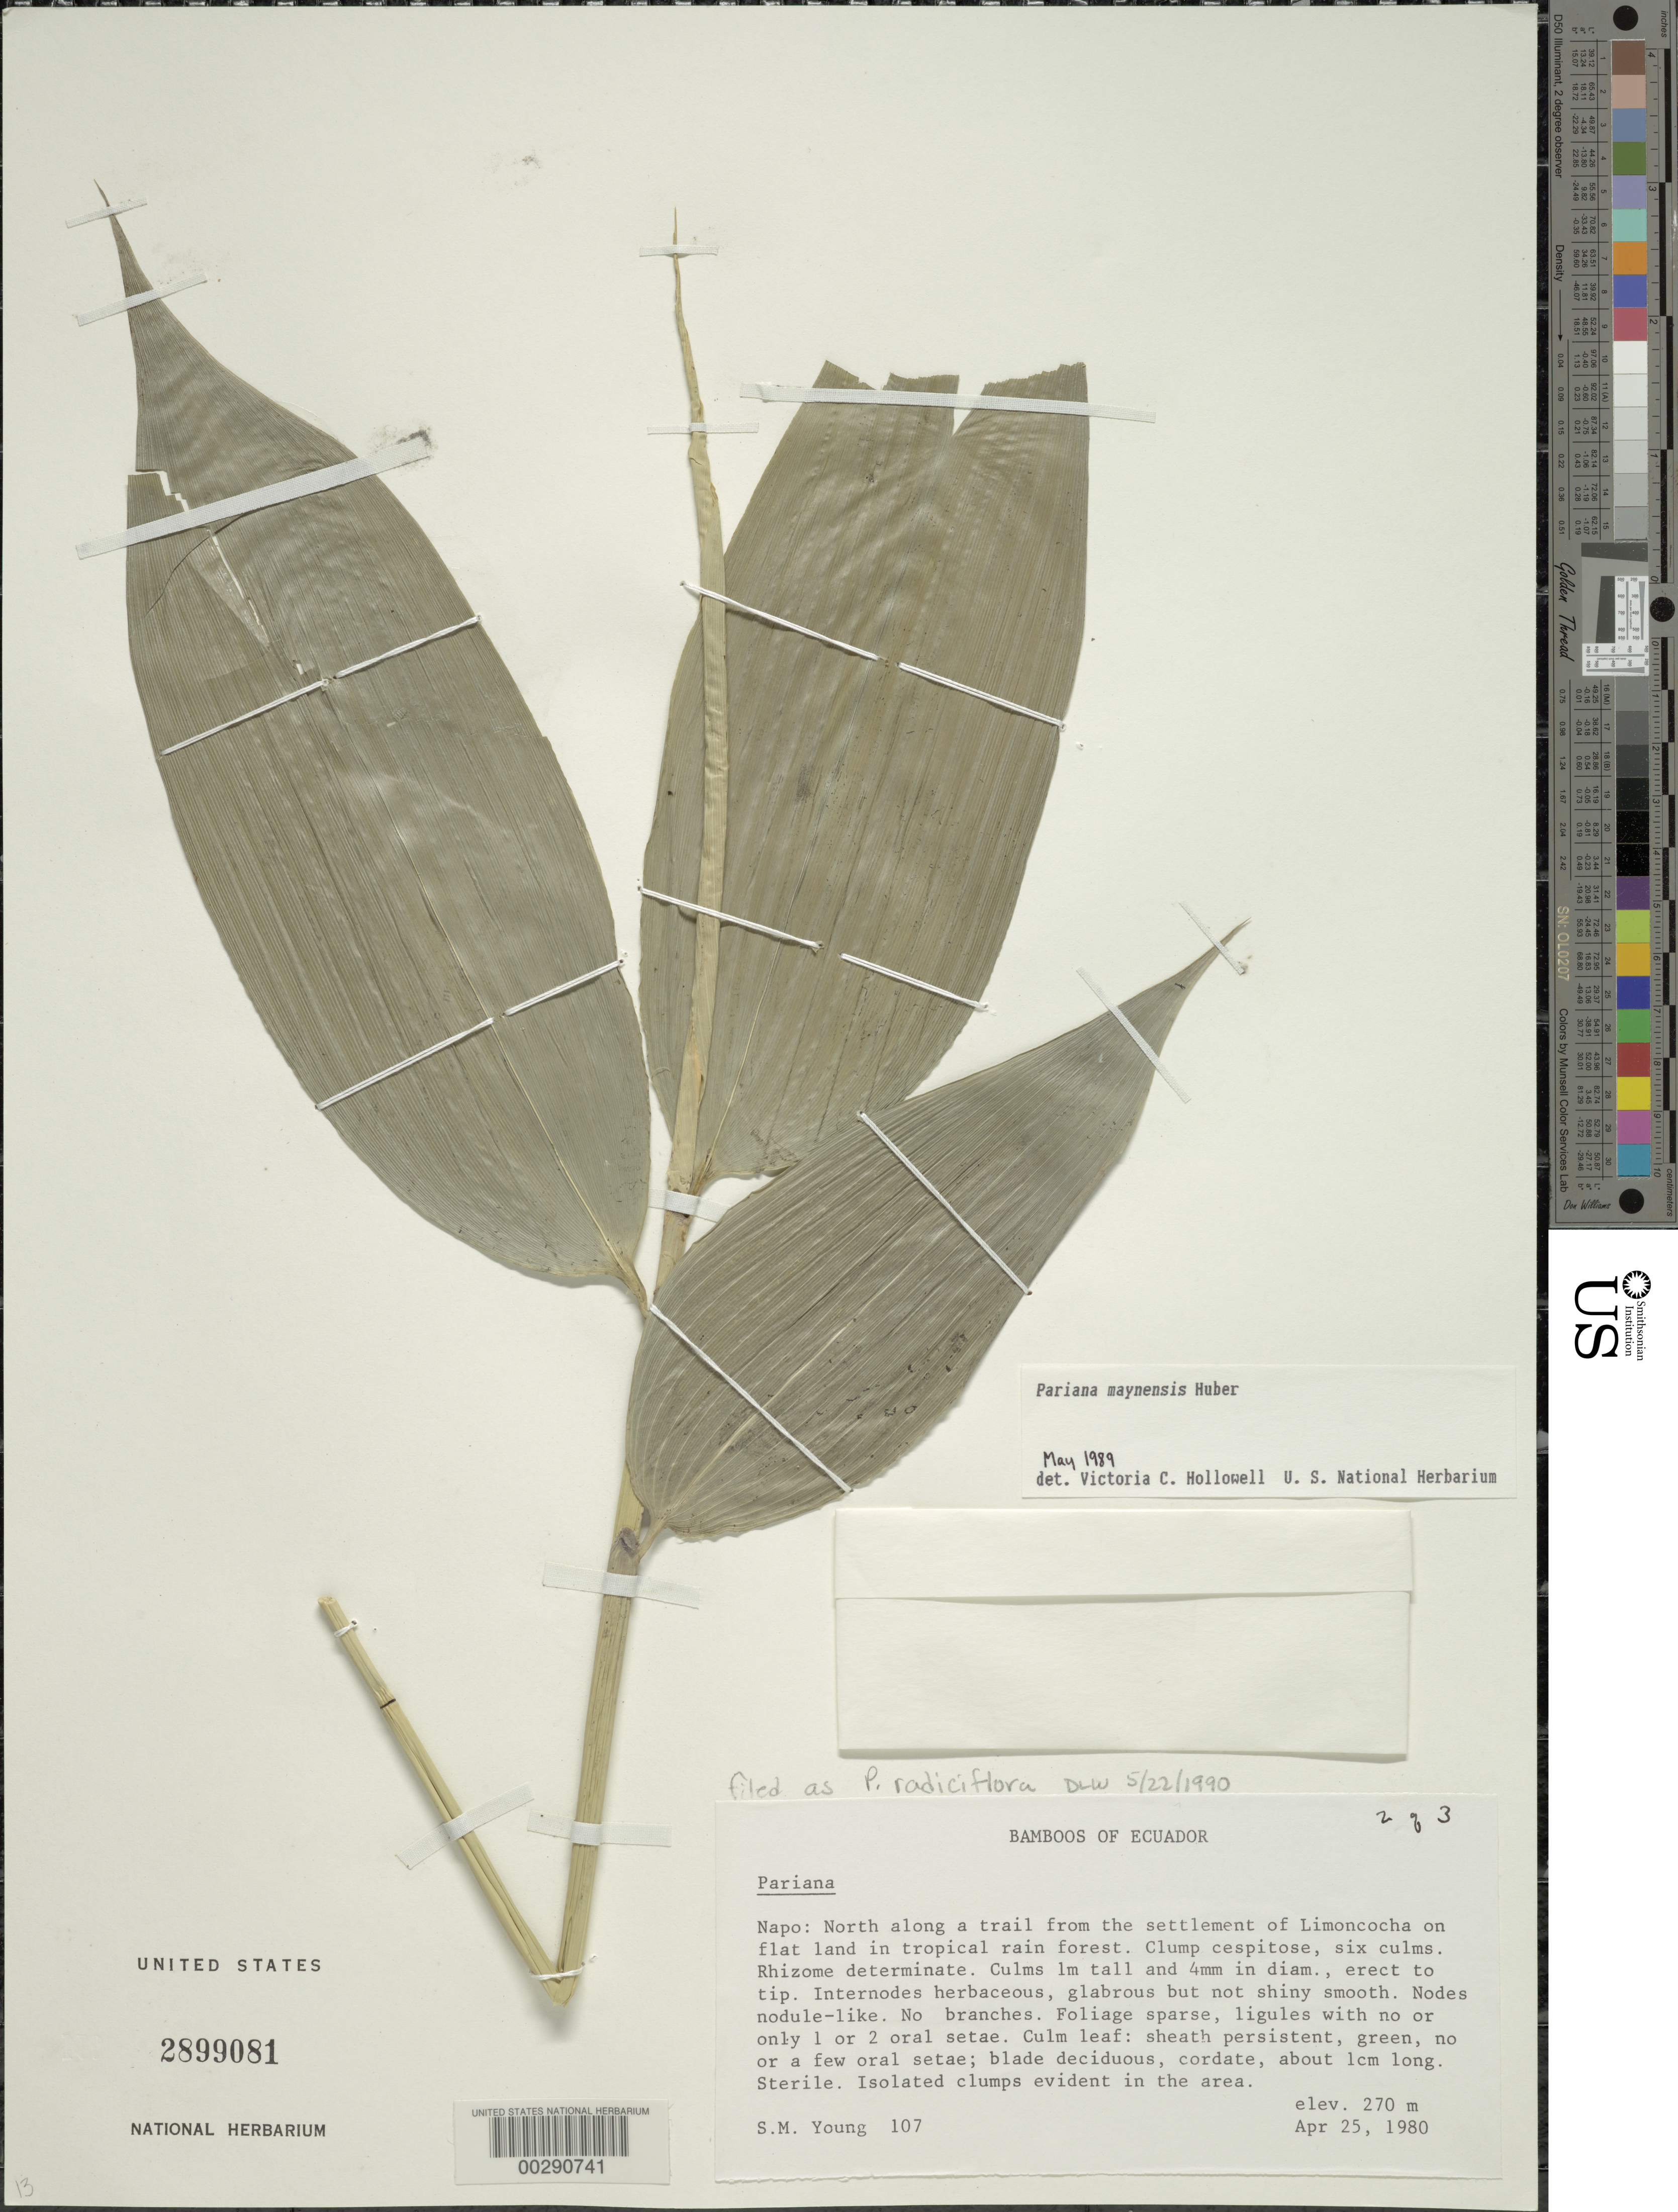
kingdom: Plantae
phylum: Tracheophyta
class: Liliopsida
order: Poales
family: Poaceae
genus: Pariana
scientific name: Pariana radiciflora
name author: Sagot ex Döll in Mart.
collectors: S. Young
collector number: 107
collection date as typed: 25 Apr 1980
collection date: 1980-04-25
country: Ecuador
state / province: Napo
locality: N along a Trail from the settlement of Limoncocha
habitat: Flat land in tropical rain forest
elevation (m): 270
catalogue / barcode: US 2899081